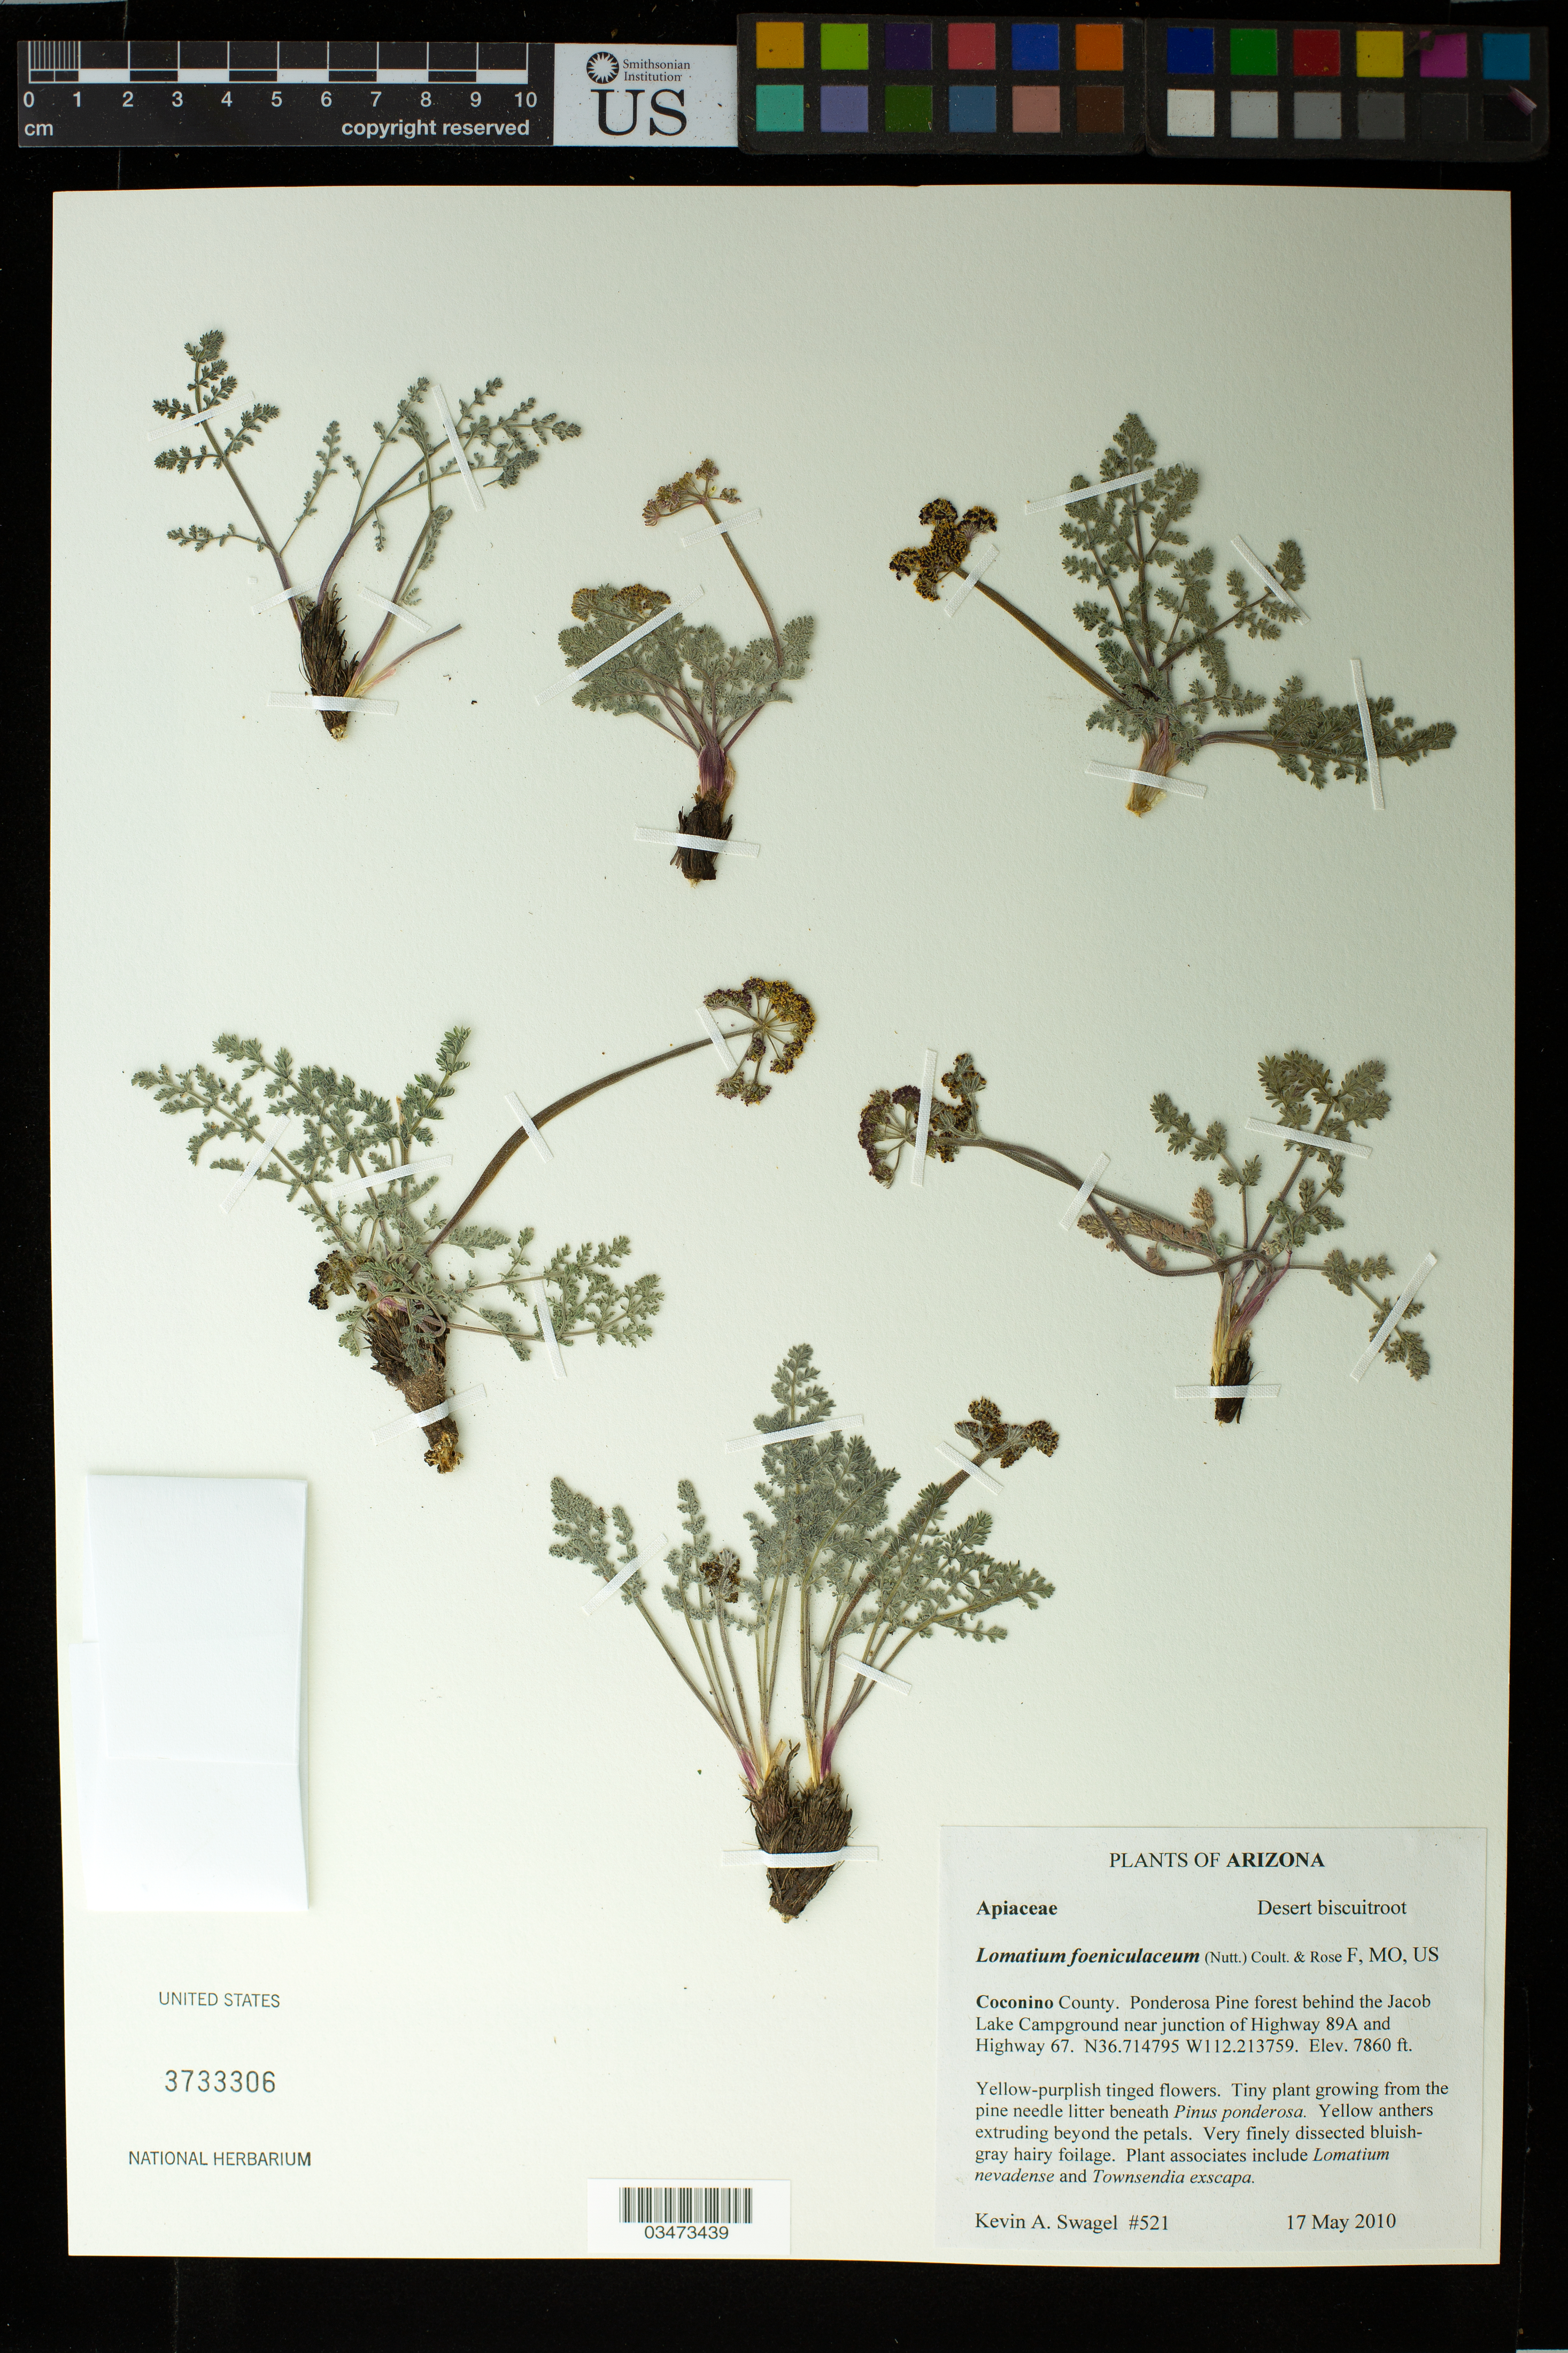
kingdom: Plantae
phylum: Tracheophyta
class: Magnoliopsida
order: Apiales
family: Apiaceae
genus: Lomatium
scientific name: Lomatium foeniculaceum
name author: (Nutt.) J.M. Coult. & Rose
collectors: K. Swagel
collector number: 521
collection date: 2010-05-17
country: United States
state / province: Arizona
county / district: Coconino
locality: Coconino County. Ponderosa Pine forest behind the Jacob Lake Campground near junction of Highway 89A and Highway 67.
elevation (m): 2396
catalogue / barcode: US 3733306